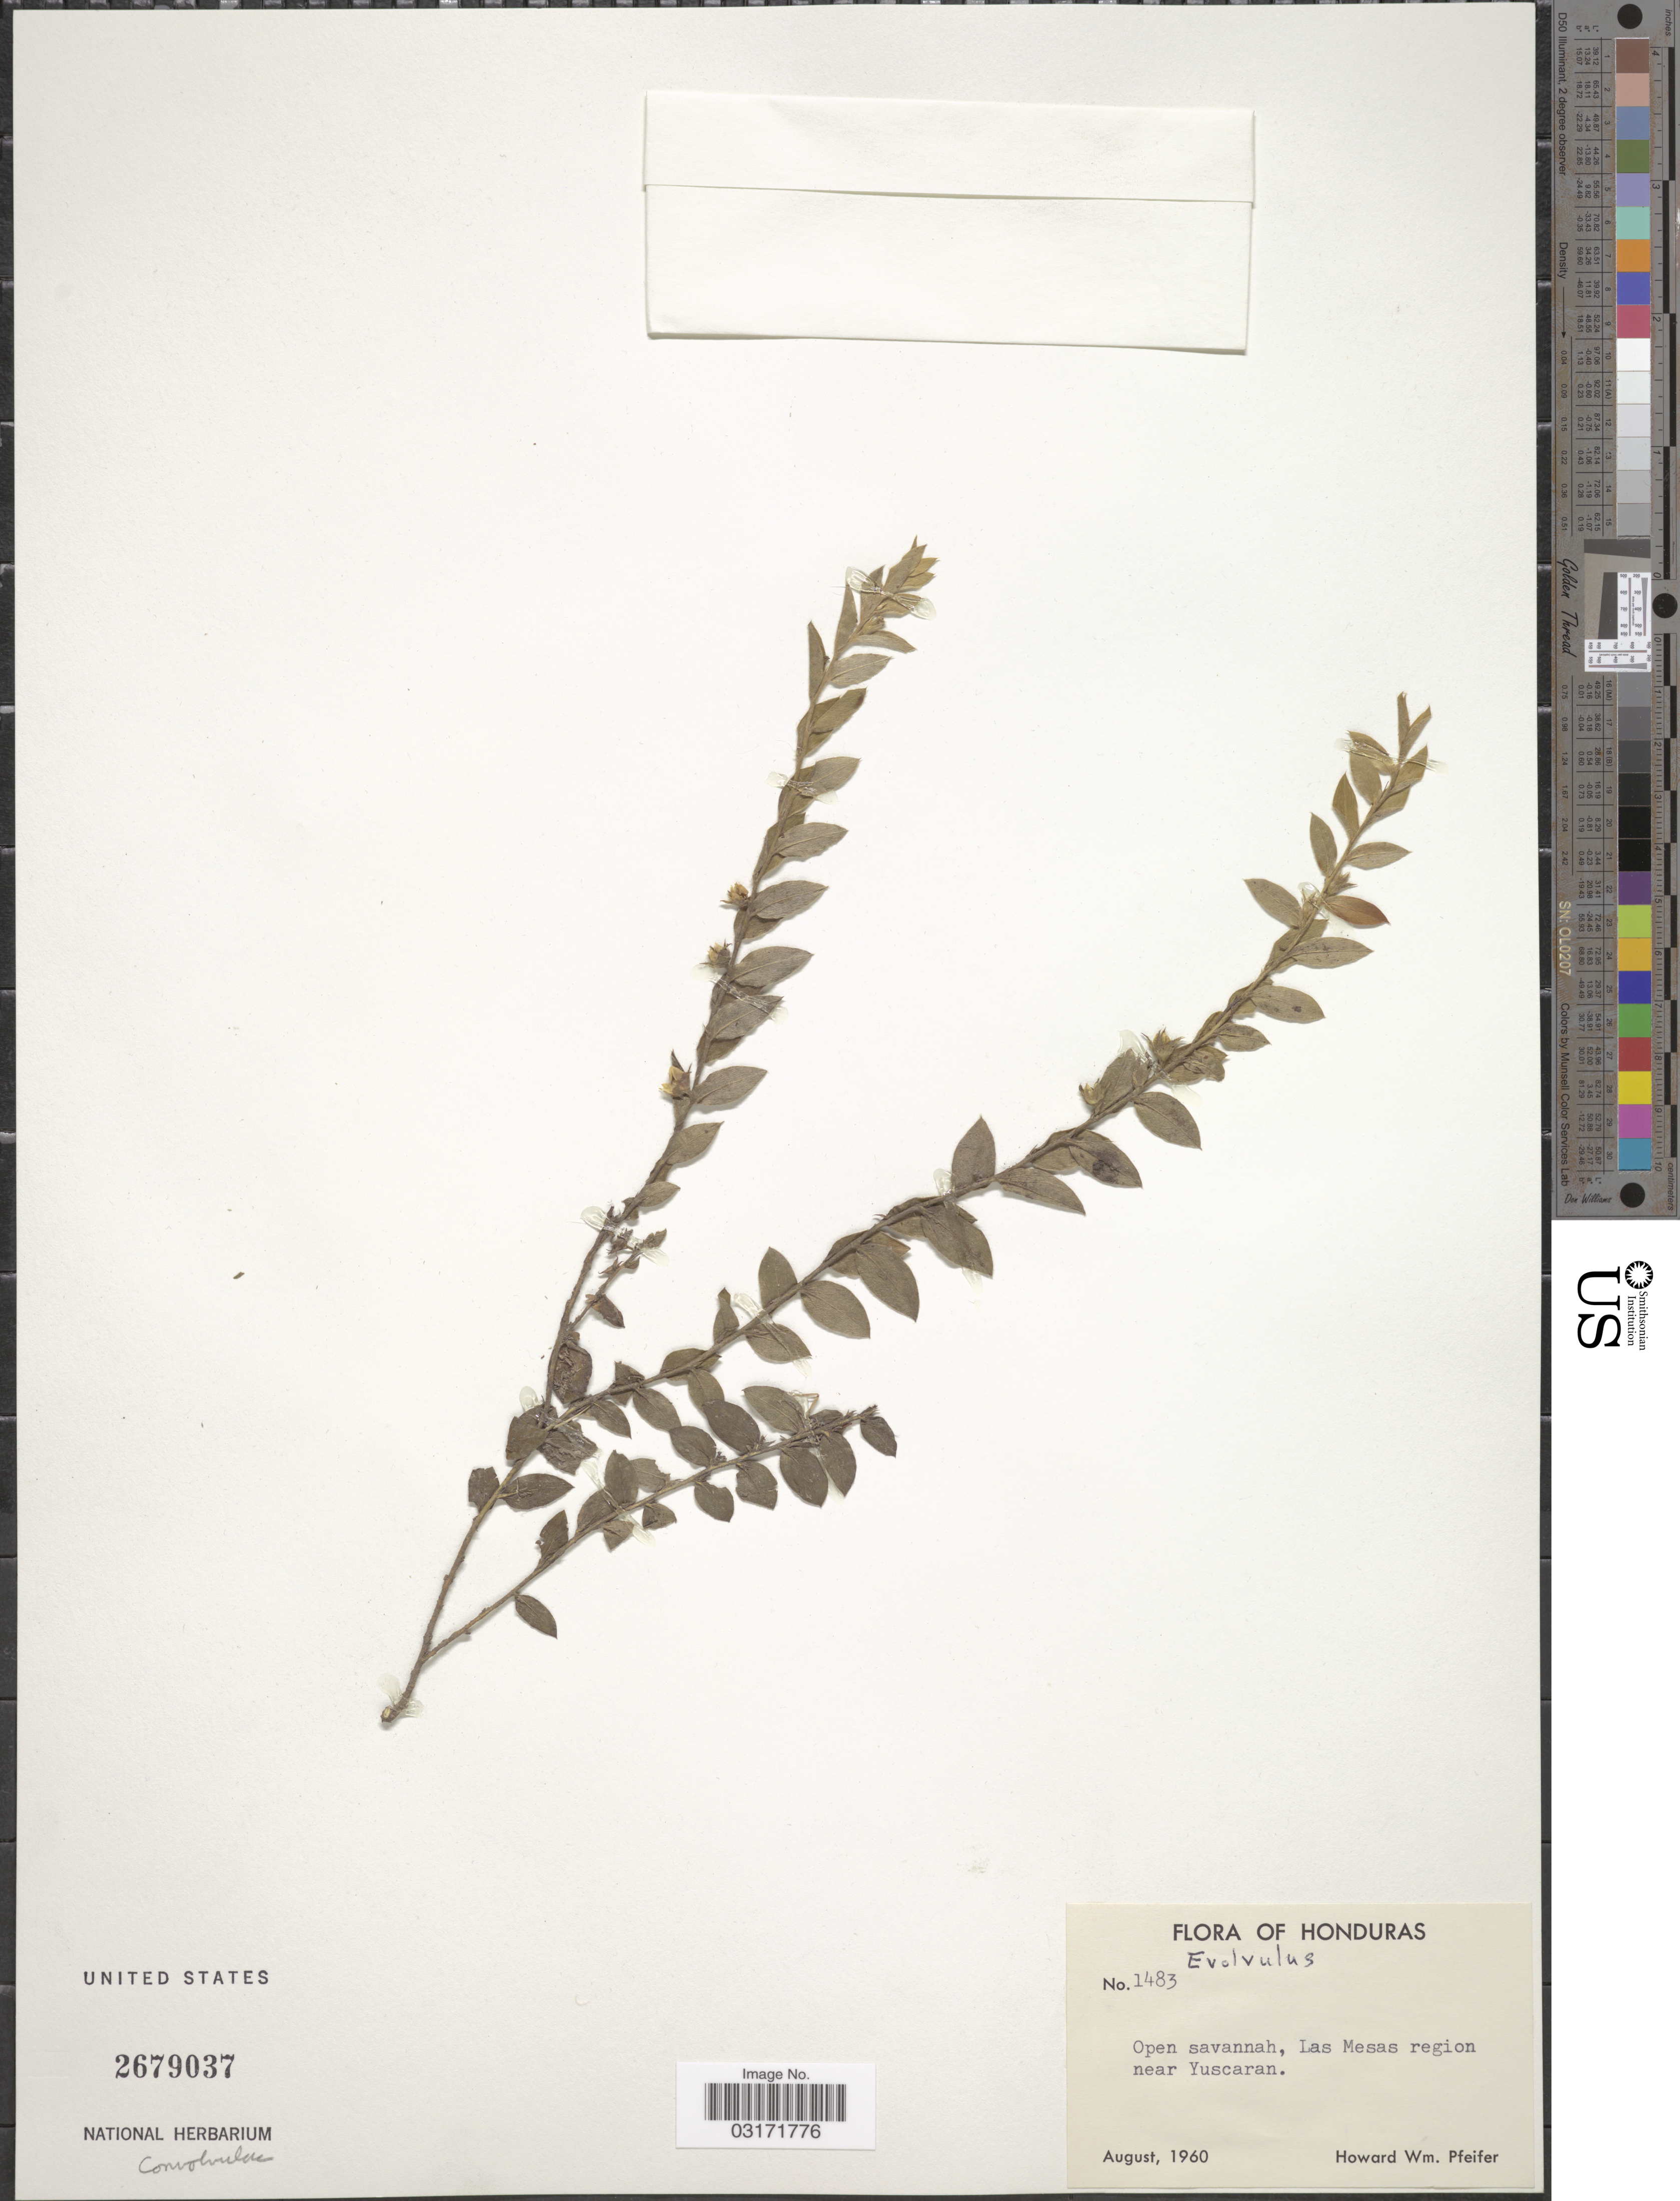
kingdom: Plantae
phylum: Tracheophyta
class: Magnoliopsida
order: Solanales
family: Convolvulaceae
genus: Evolvulus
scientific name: Evolvulus sp.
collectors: H. W. Pfeifer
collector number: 1483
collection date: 1960-08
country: Honduras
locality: Open savannah, Las Mesas region near Yuscaran.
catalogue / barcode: US 2679037